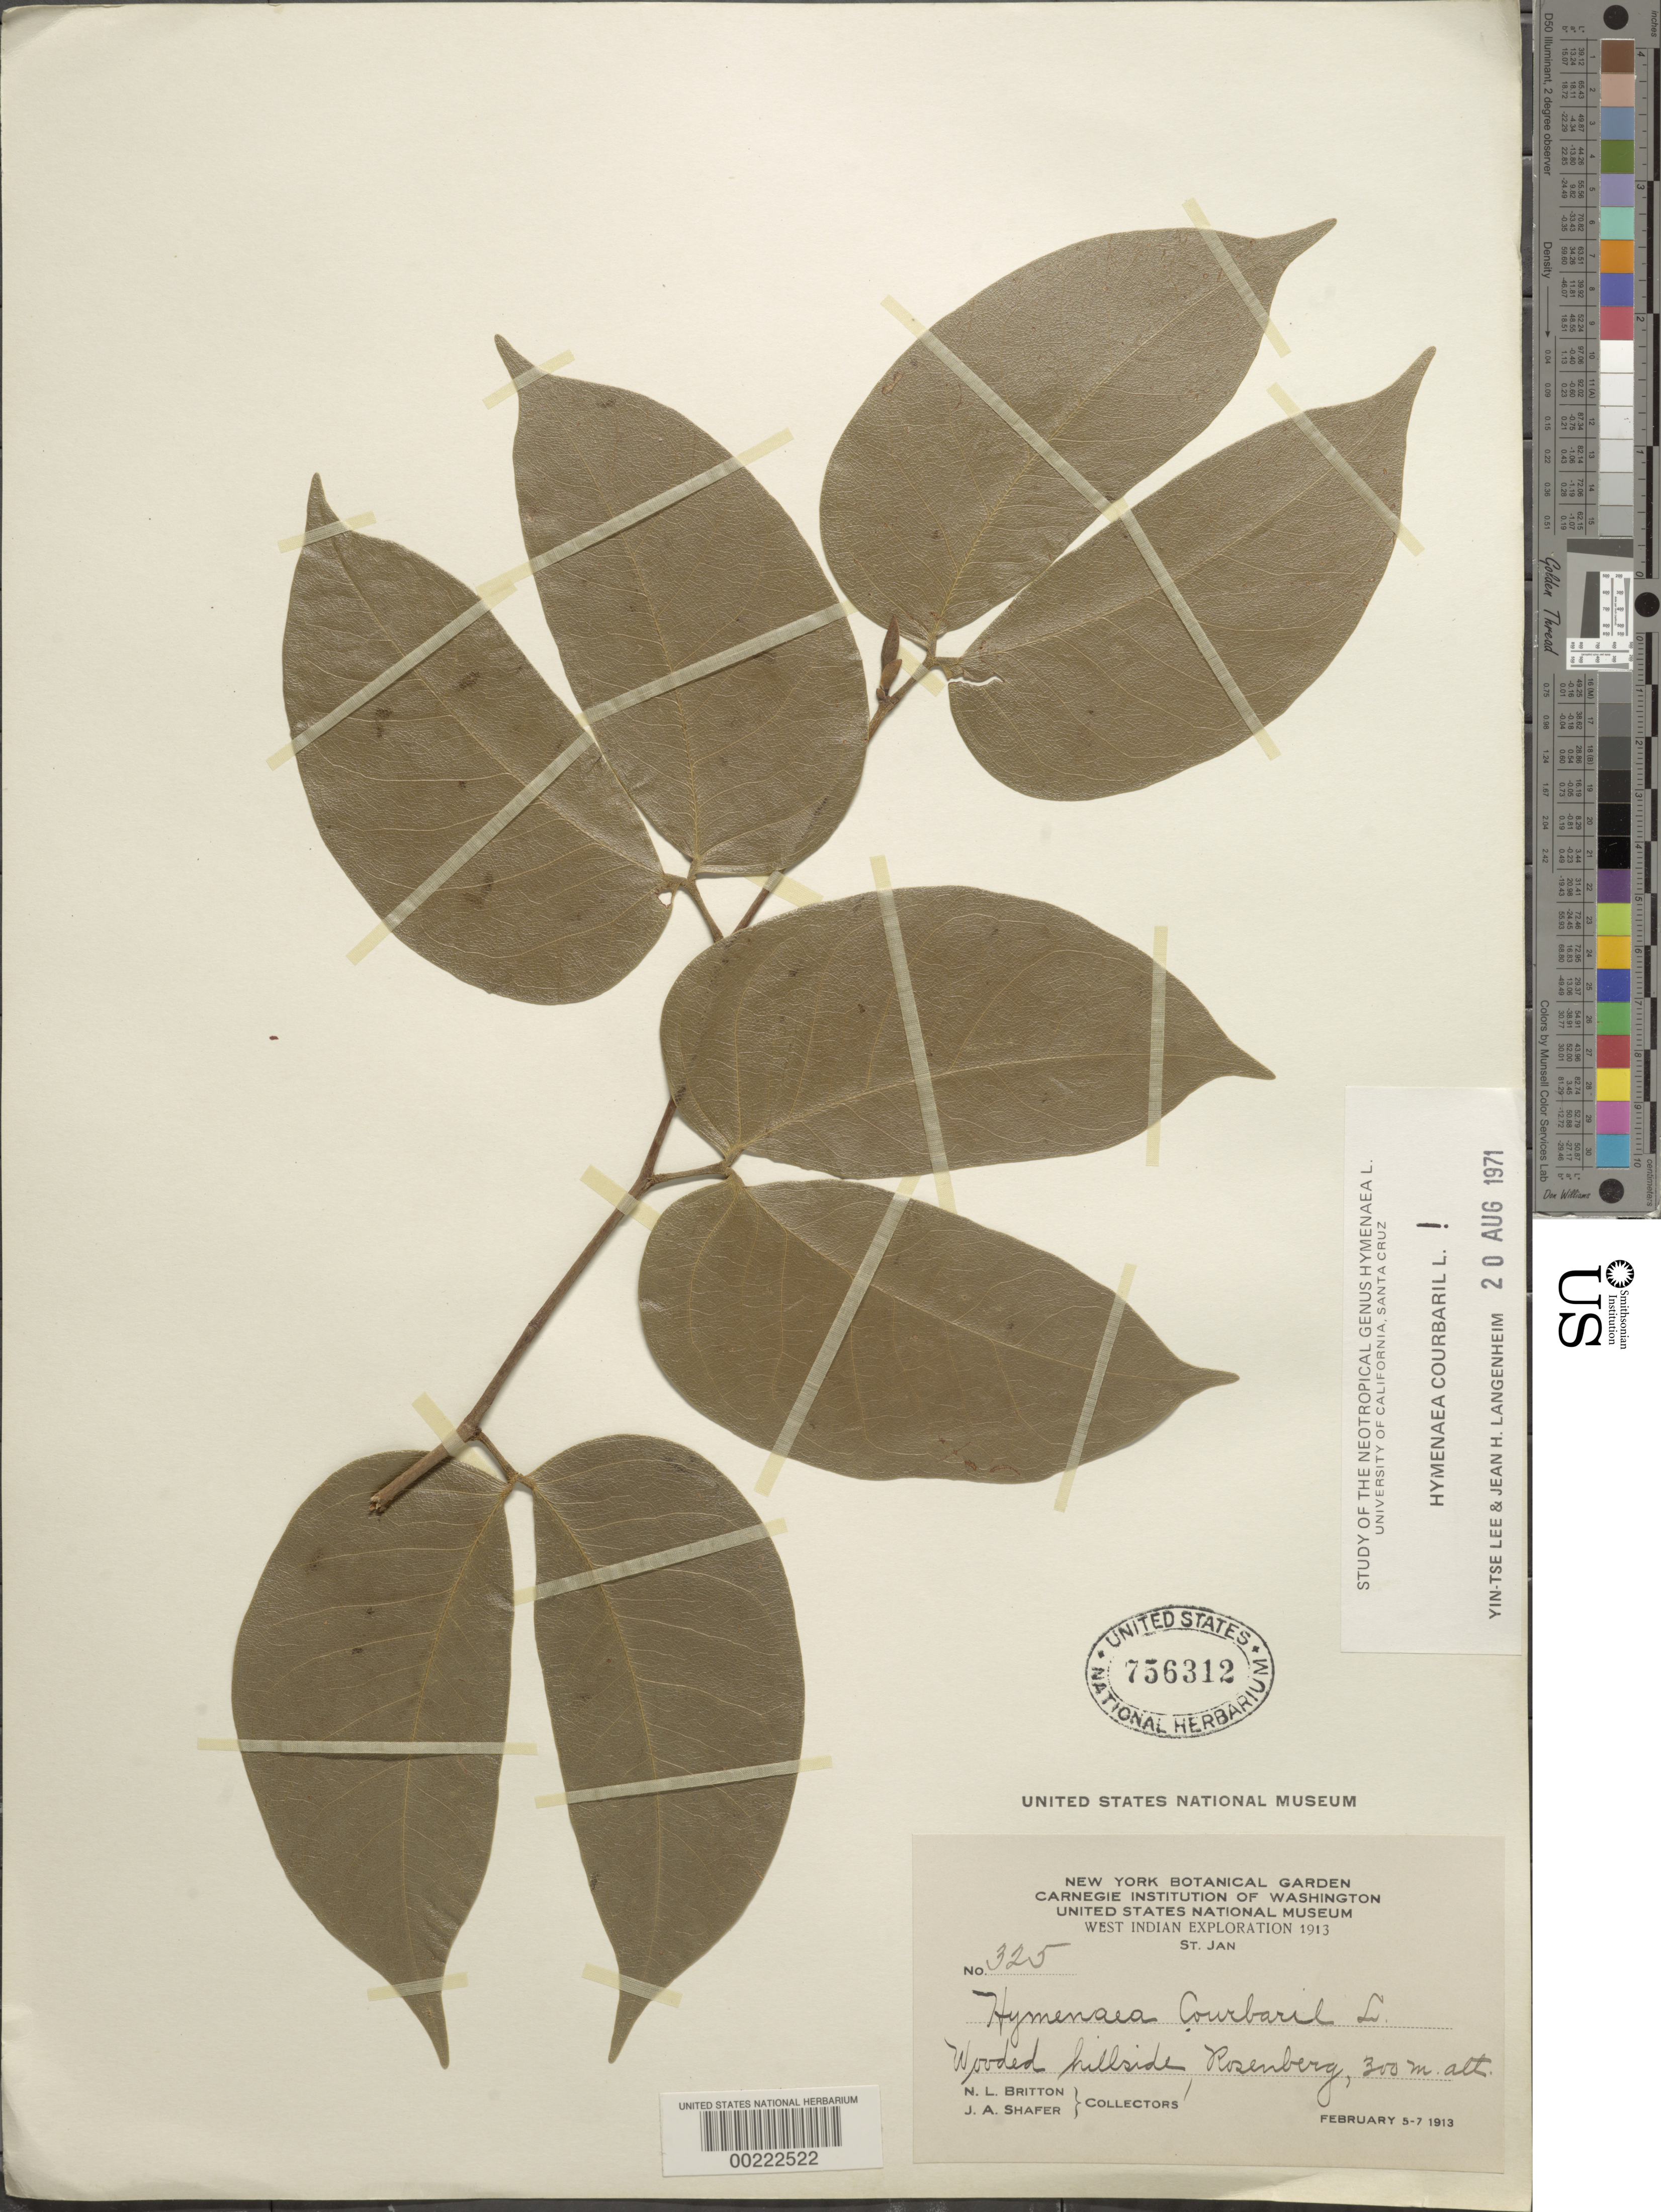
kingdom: Plantae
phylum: Tracheophyta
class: Magnoliopsida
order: Fabales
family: Fabaceae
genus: Hymenaea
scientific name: Hymenaea courbaril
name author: L.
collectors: N. Britton & J. A. Shafer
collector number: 325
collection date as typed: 05 Feb 1913 to 07 Feb 1913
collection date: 1913-02-05/1913-02-07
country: U.S. Virgin Islands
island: St. John Island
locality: Rosenburg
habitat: Wooded hillside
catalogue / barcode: US 756312